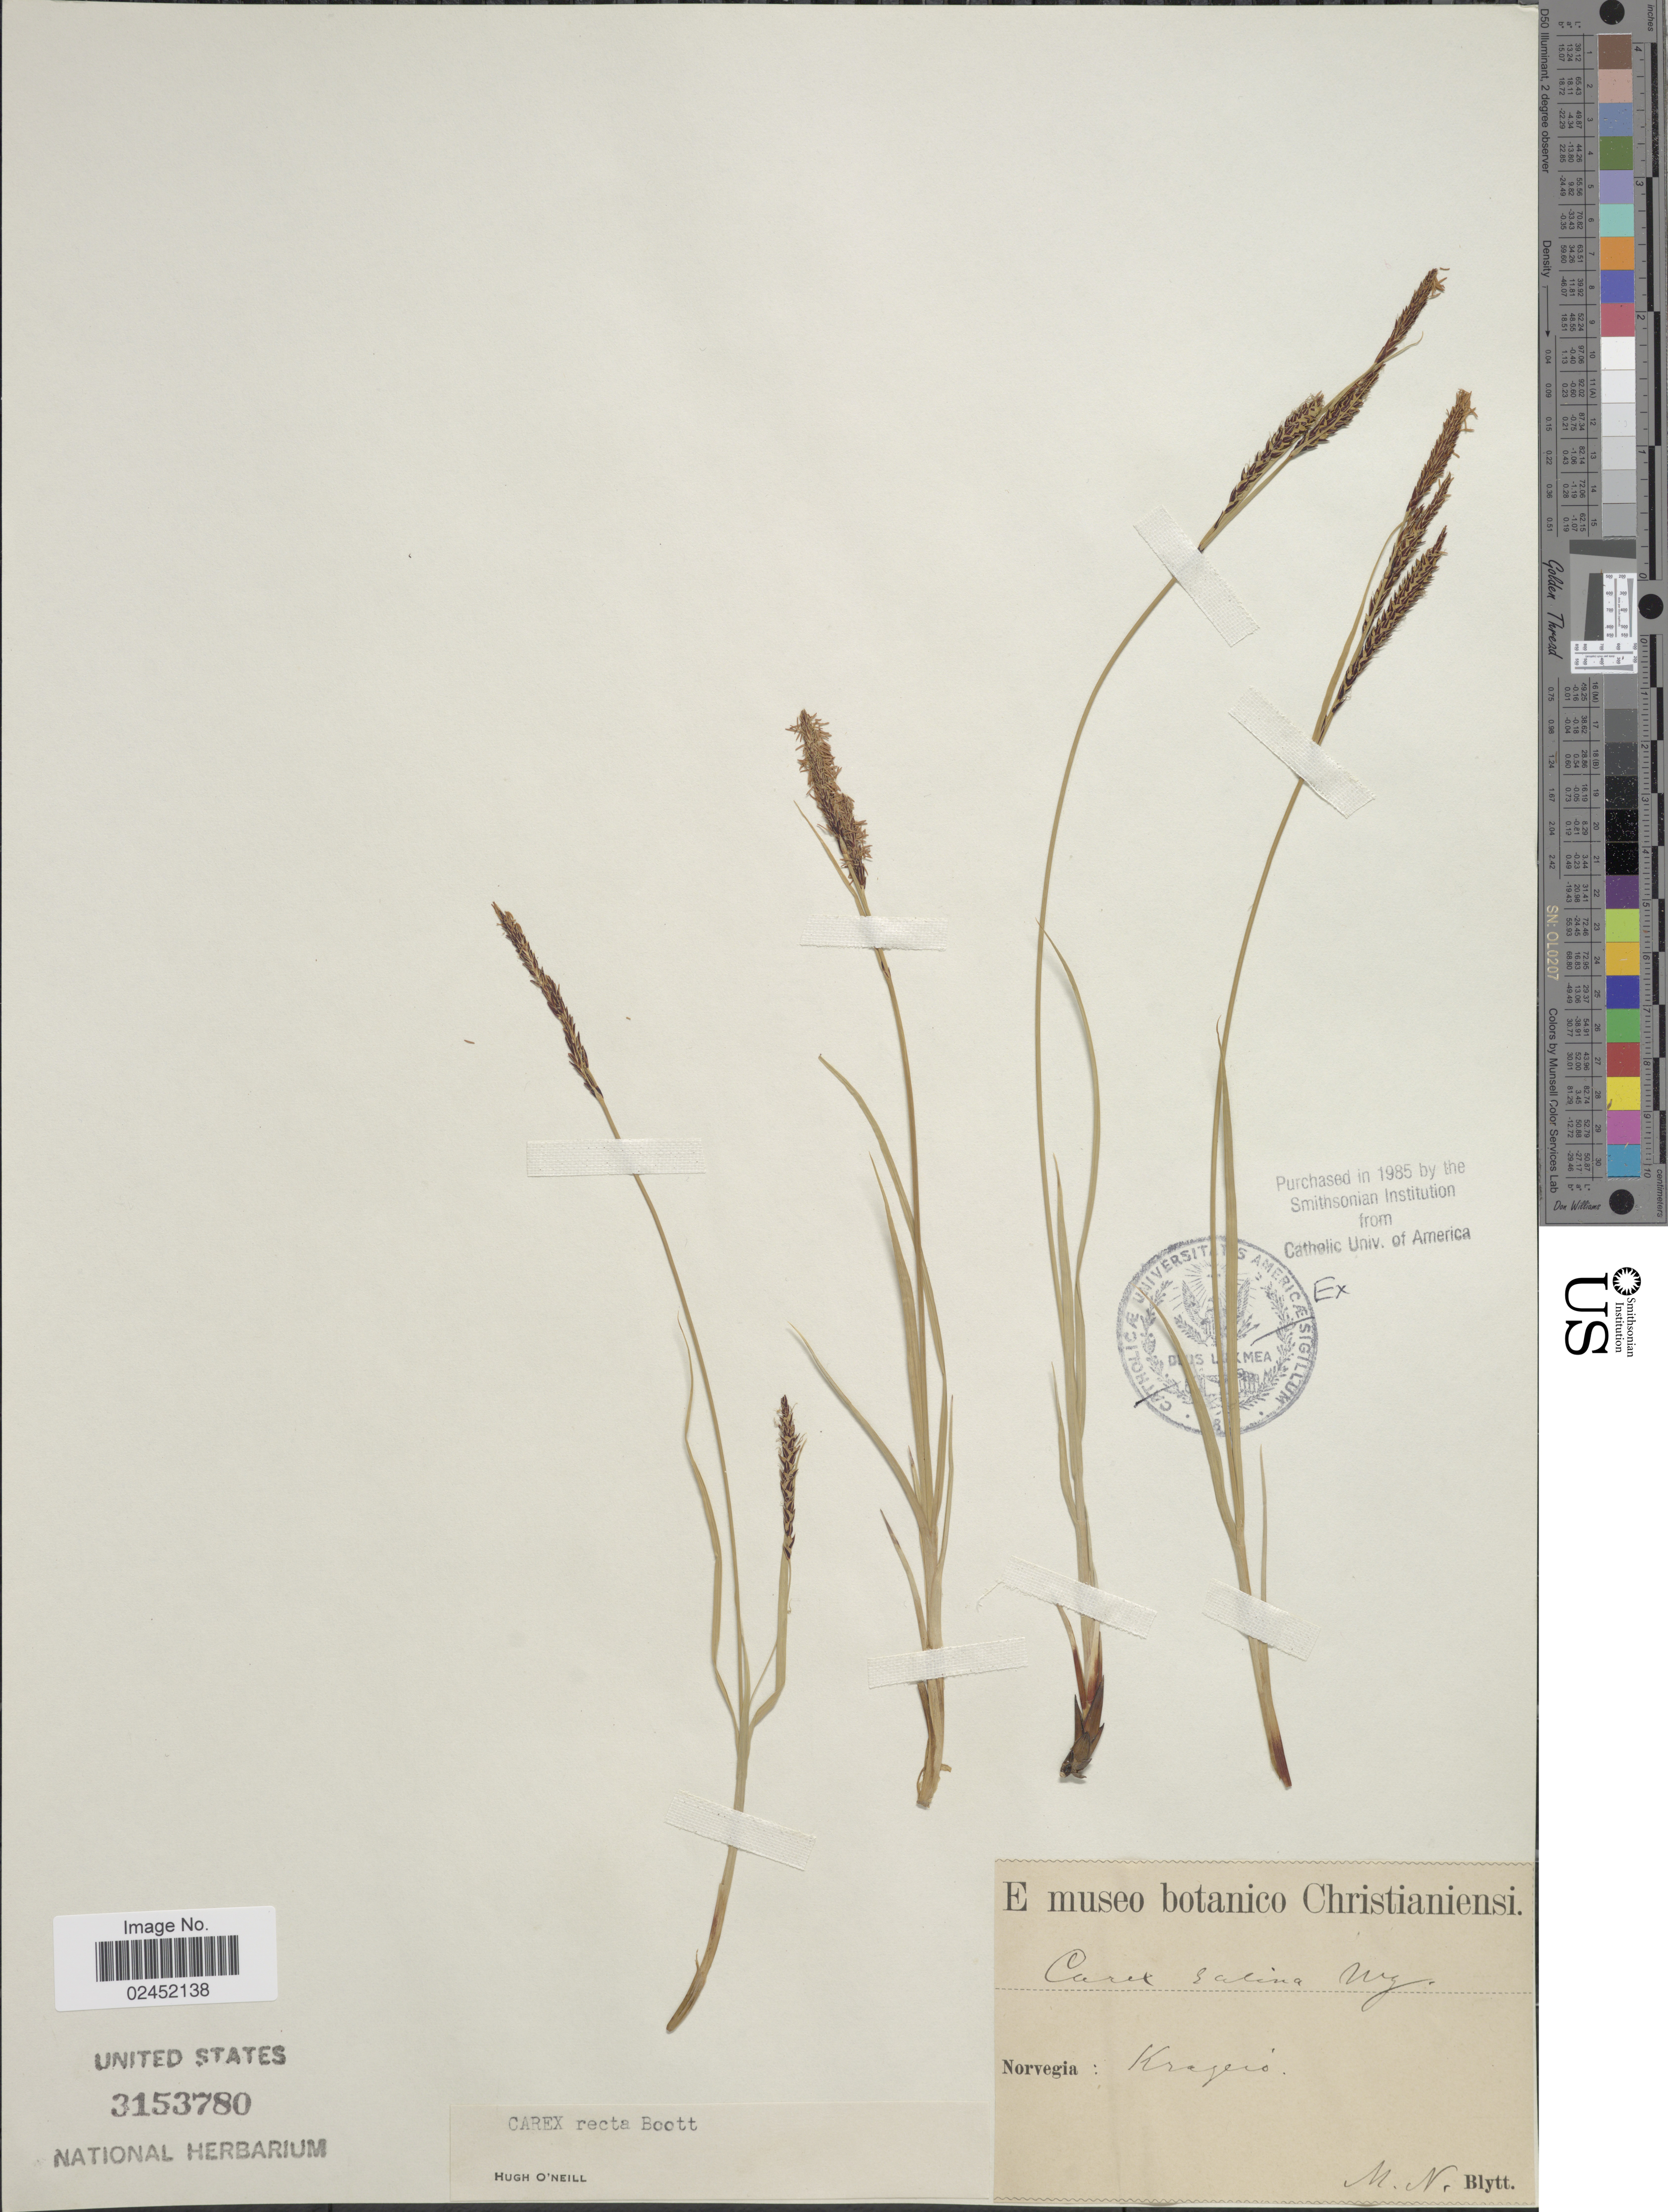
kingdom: Plantae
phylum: Tracheophyta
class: Liliopsida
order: Poales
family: Cyperaceae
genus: Carex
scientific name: Carex recta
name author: Boott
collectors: M. N. Blytt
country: Norway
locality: Norvegia: Kragerø.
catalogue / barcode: US 3153780